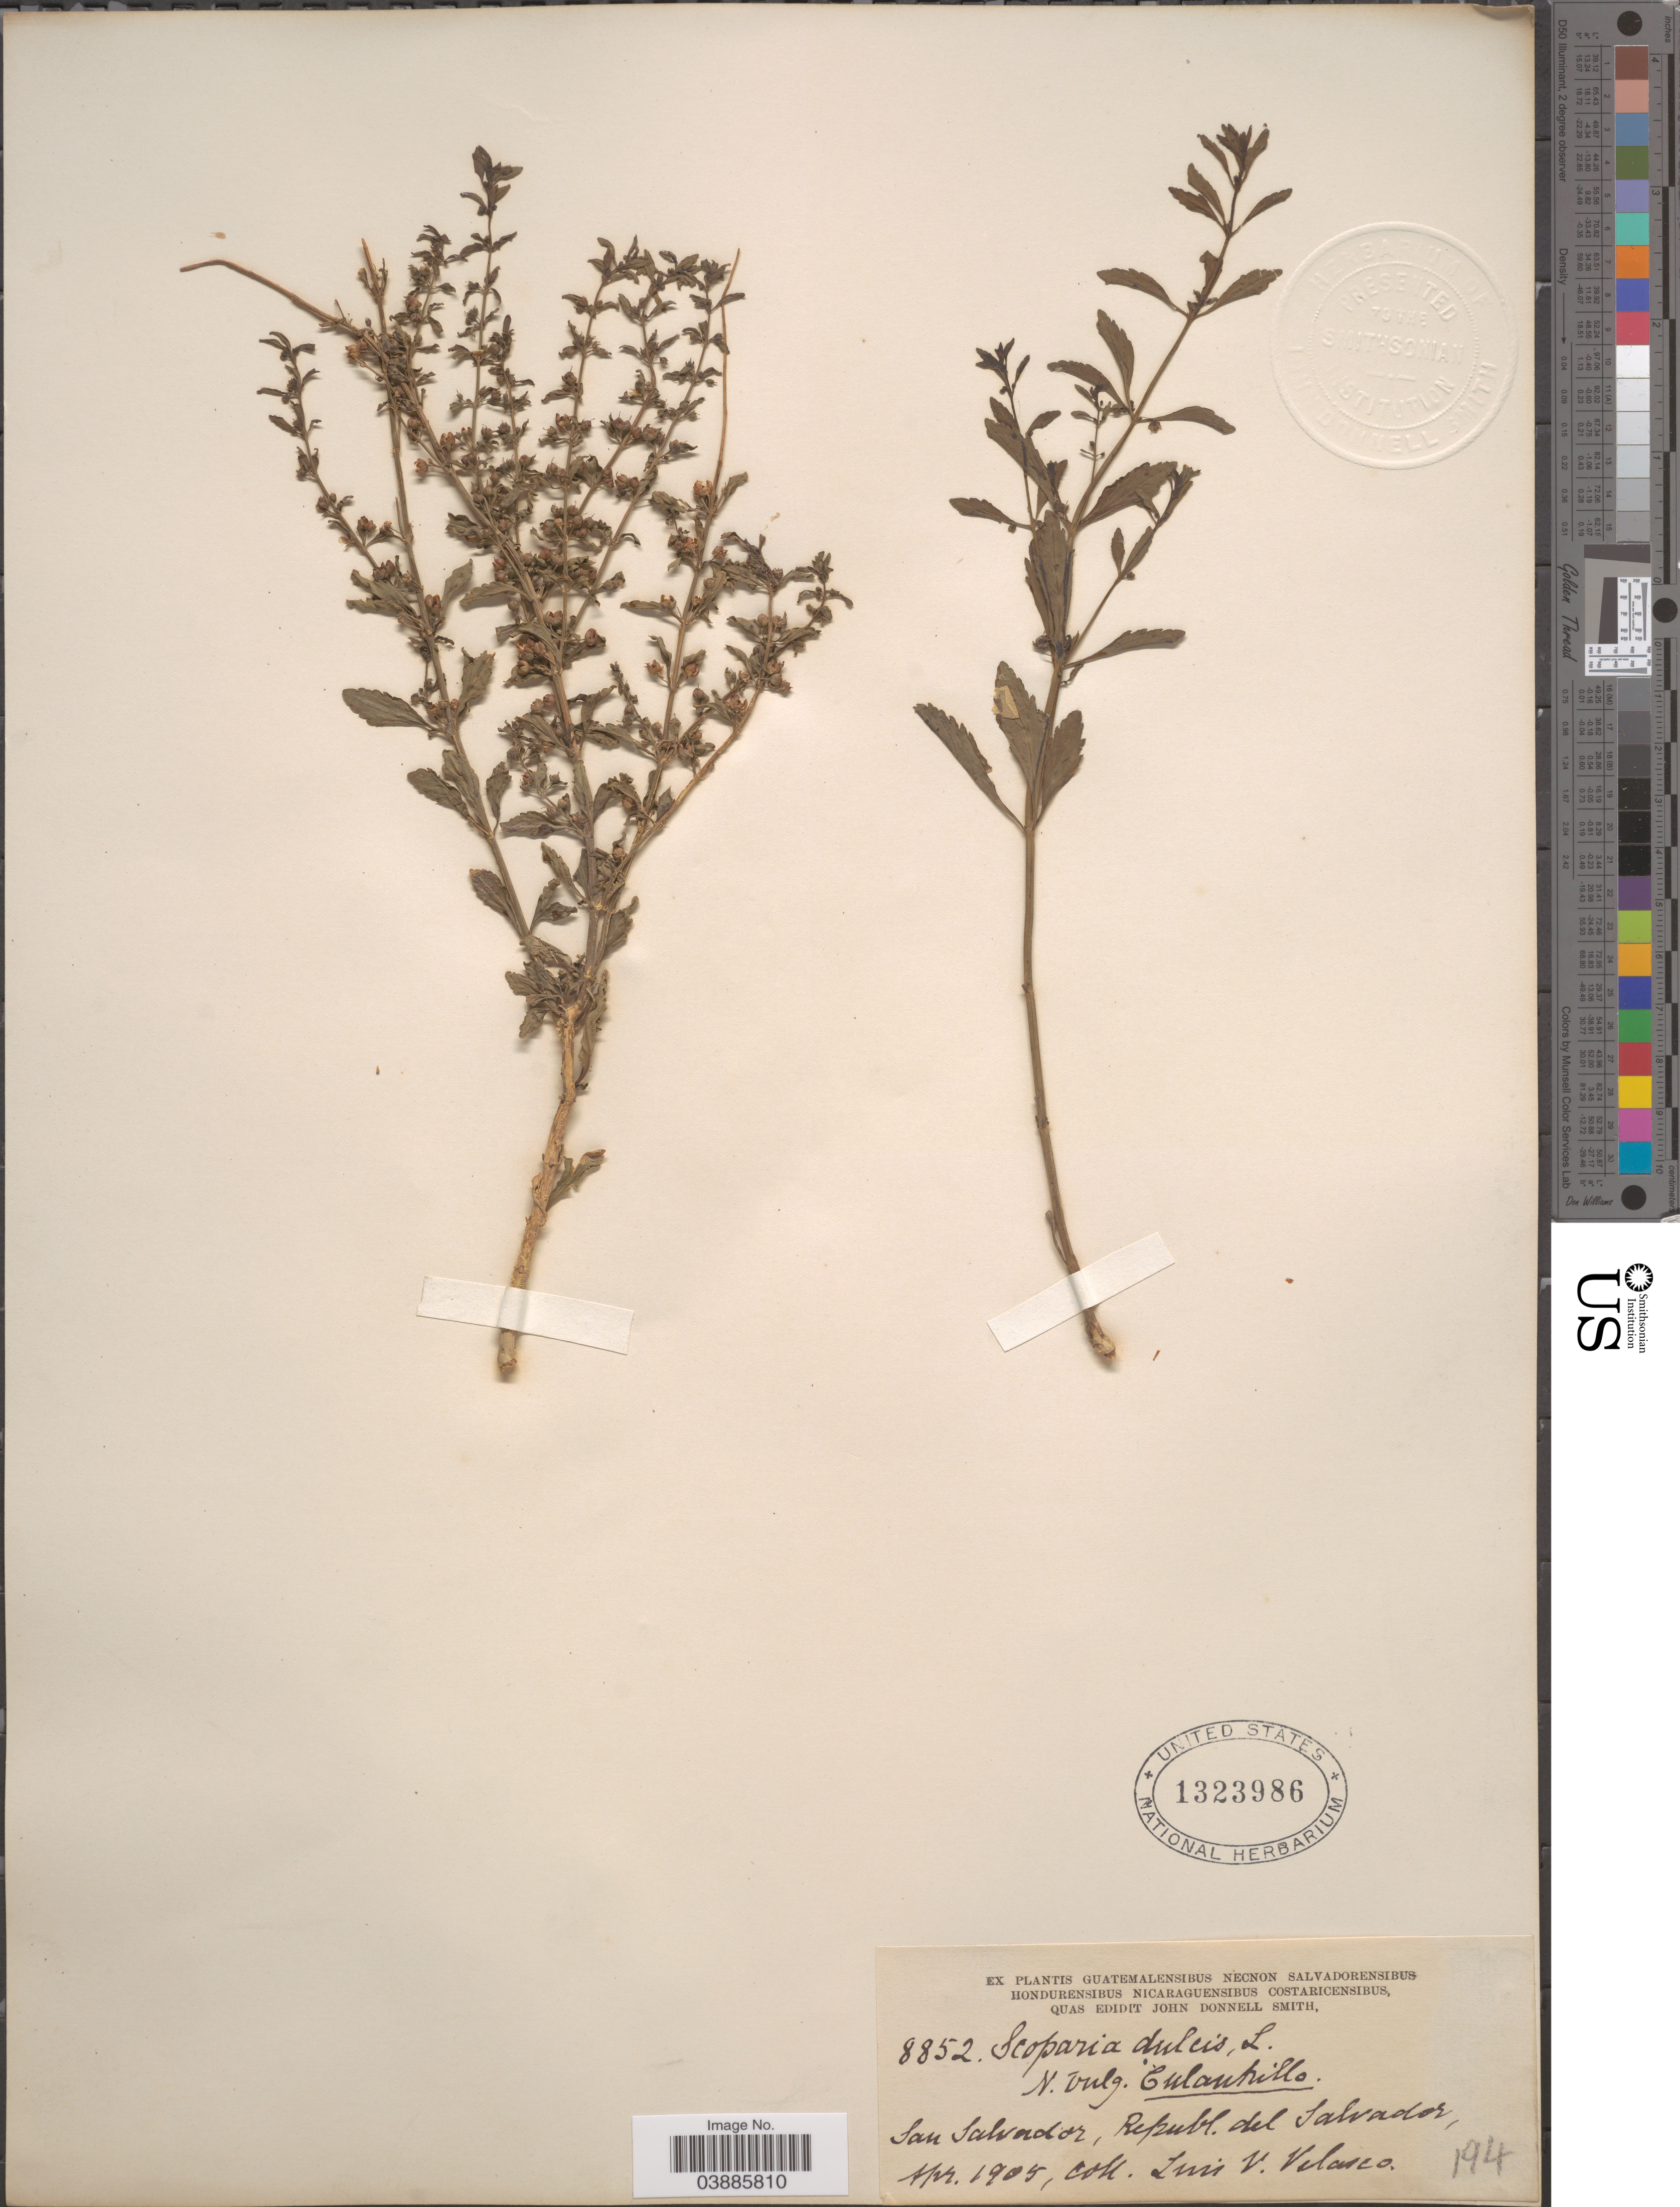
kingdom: Plantae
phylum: Tracheophyta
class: Magnoliopsida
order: Lamiales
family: Plantaginaceae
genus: Scoparia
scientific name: Scoparia dulcis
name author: L.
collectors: L. Velasco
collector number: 8852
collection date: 1905-04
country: El Salvador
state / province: San Salvador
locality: San Salvador, Republ. del Salvador.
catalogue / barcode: US 1323986